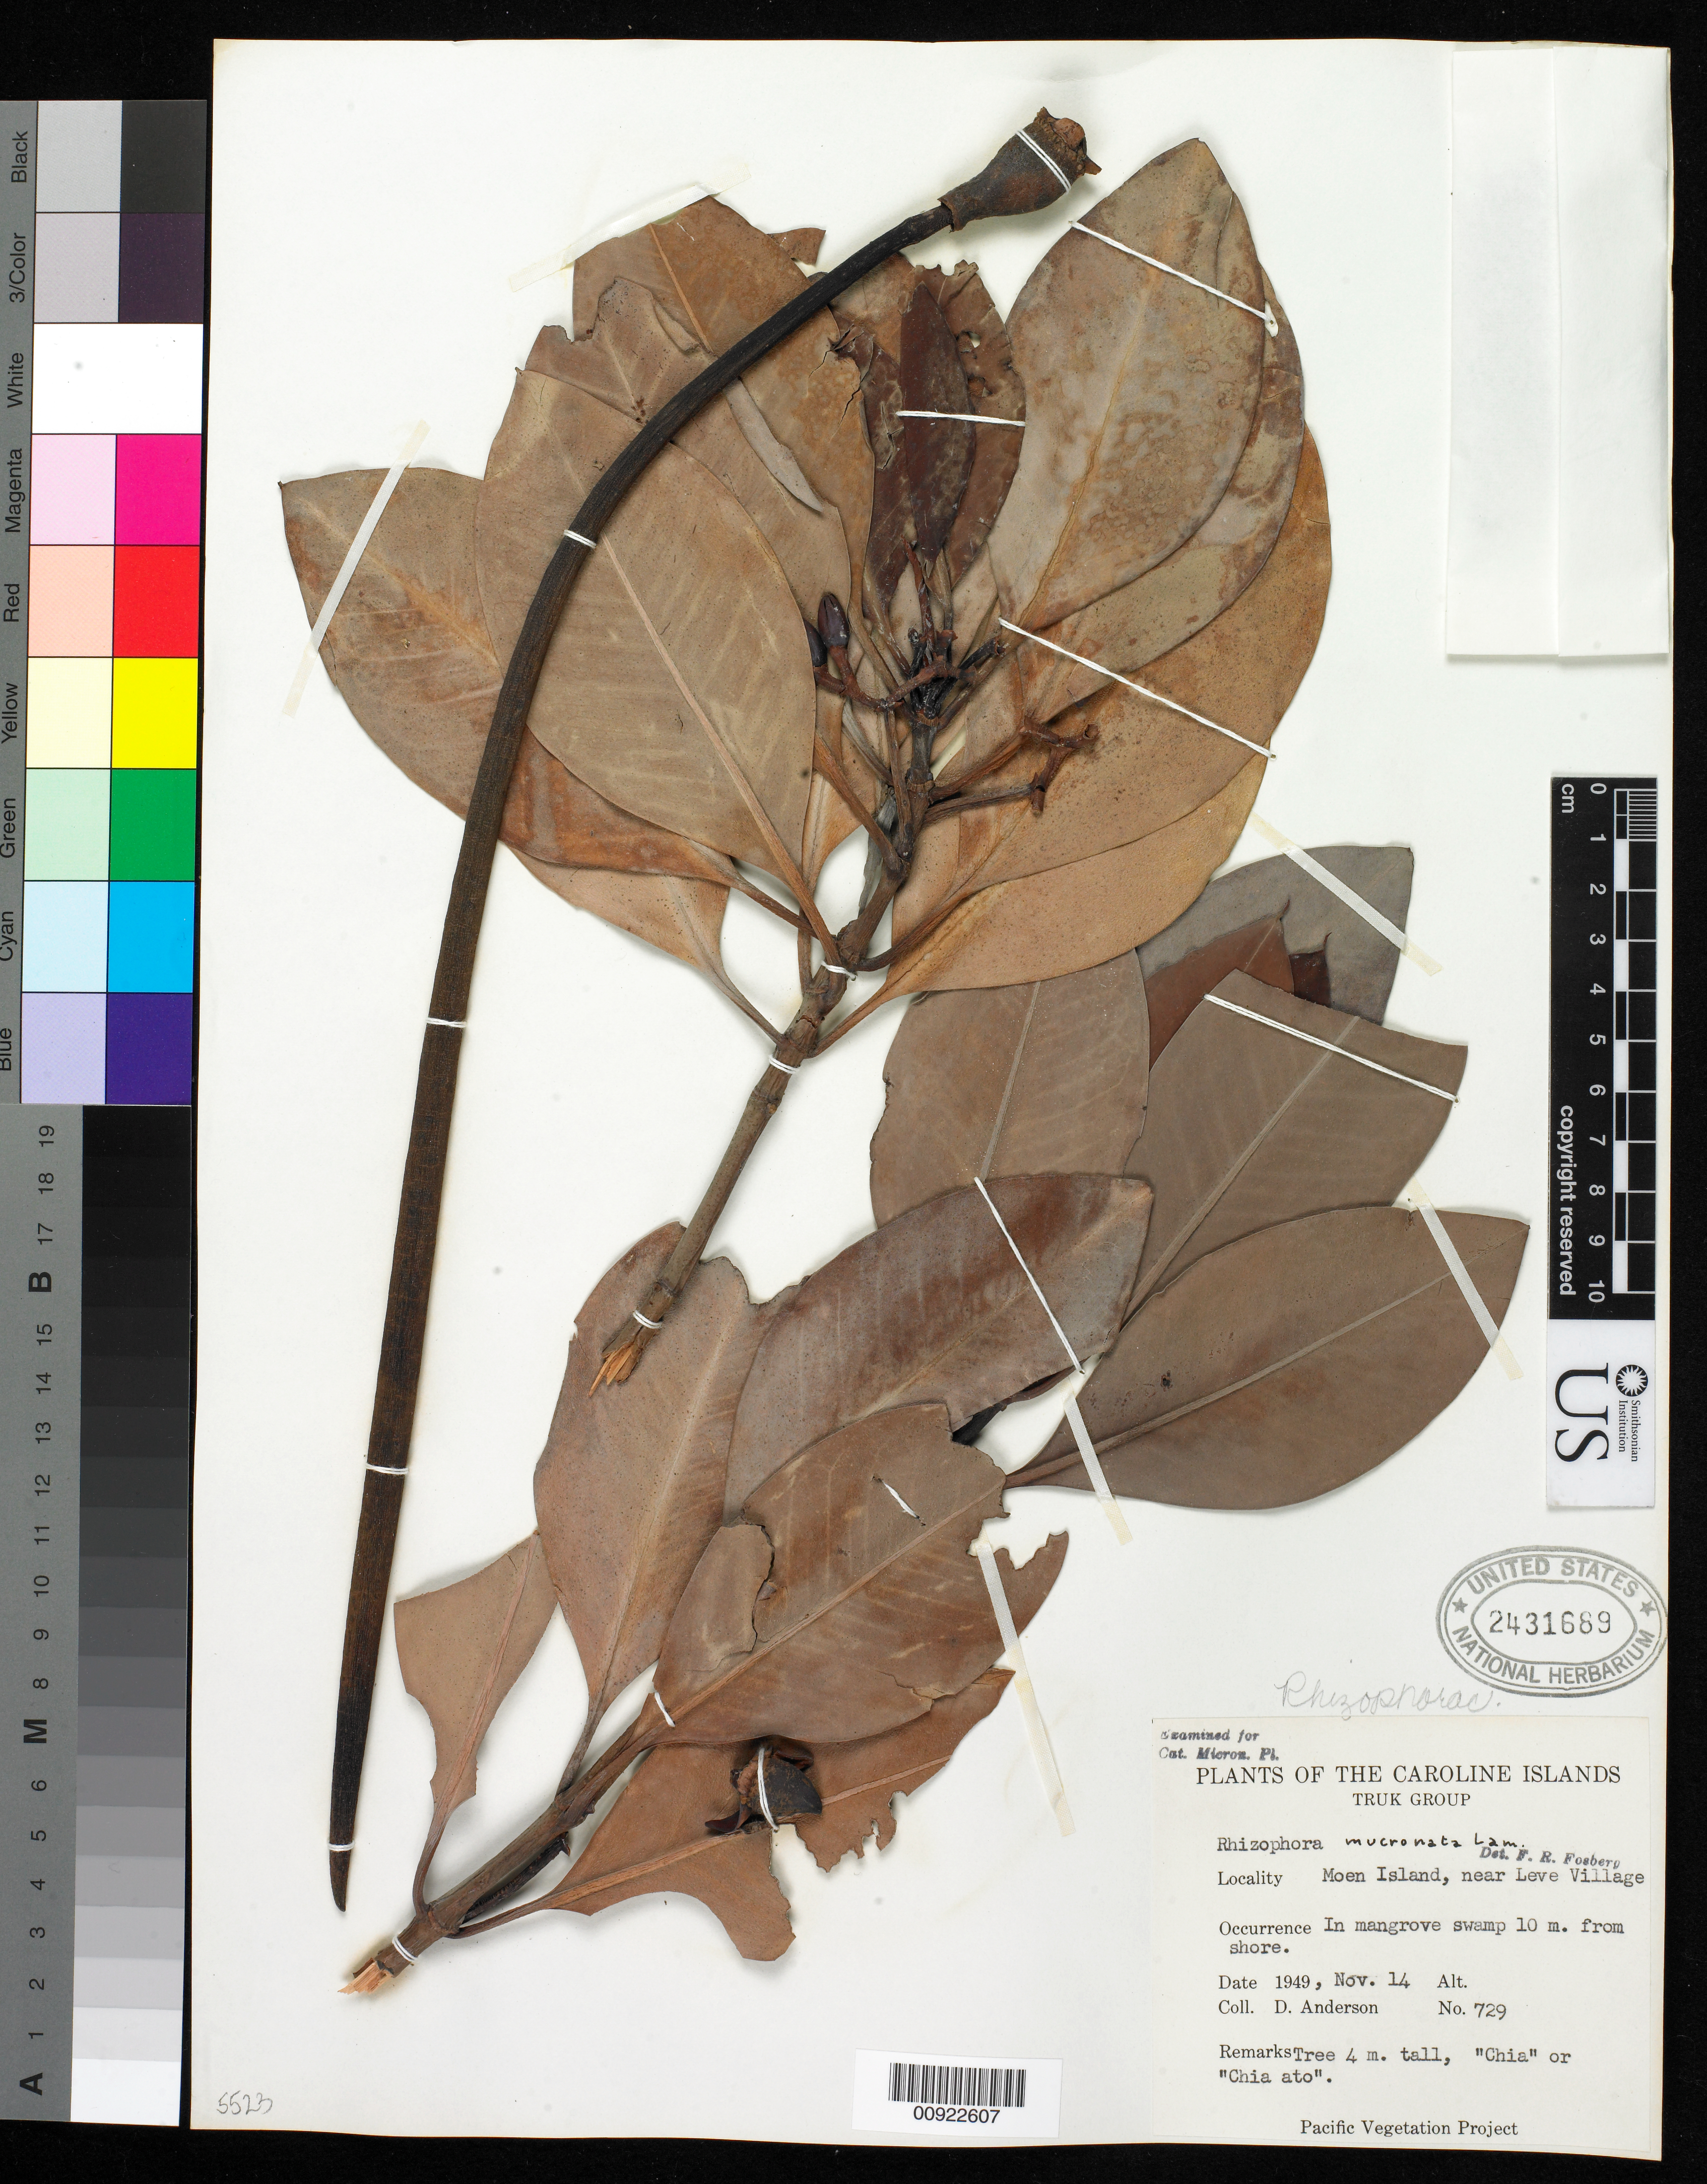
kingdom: Plantae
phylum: Tracheophyta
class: Magnoliopsida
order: Malpighiales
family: Rhizophoraceae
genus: Rhizophora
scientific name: Rhizophora mucronata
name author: Lam.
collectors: D. Anderson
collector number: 729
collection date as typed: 14 Nov 1949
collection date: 1949-11-14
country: Micronesia, Federated States of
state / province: Truk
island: Moen [Wono]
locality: near Leve village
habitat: In mangrove swamp 10m from shore.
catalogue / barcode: US 2431689